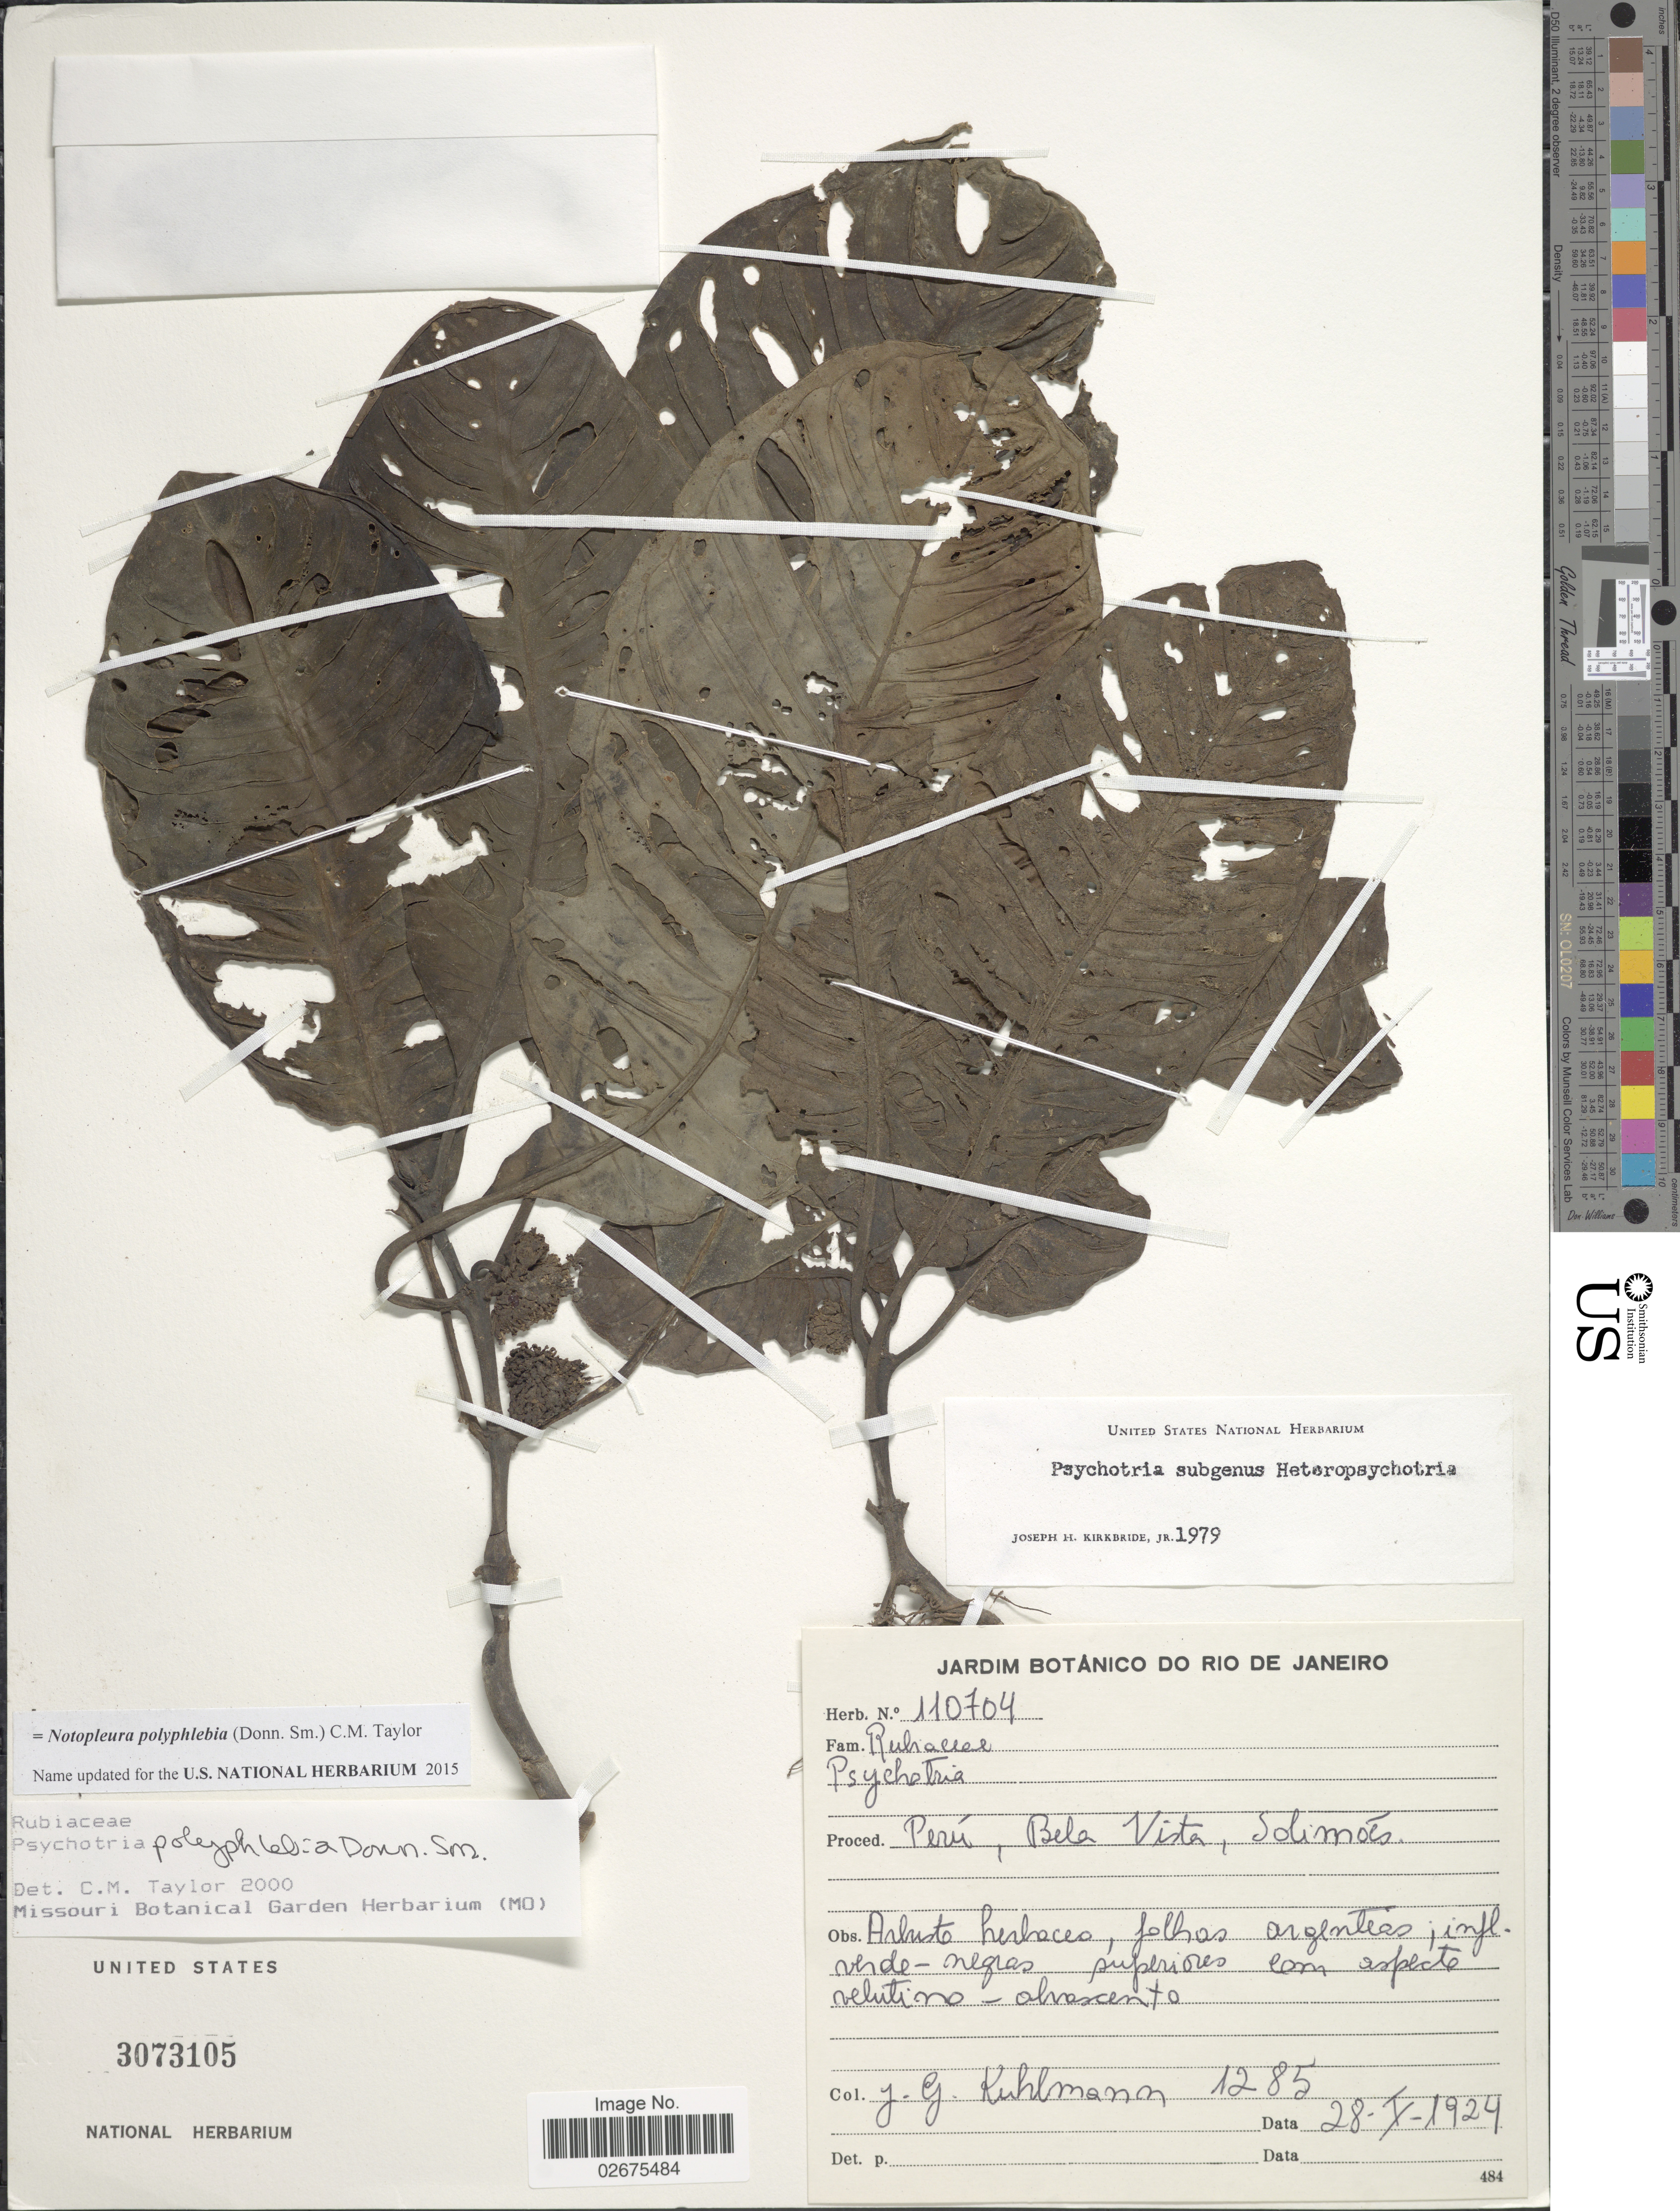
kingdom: Plantae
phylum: Tracheophyta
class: Magnoliopsida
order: Gentianales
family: Rubiaceae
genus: Notopleura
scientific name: Notopleura polyphlebia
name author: (Donn. Sm.) C.M. Taylor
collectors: J. G. Kuhlmann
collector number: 1285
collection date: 1924-01-28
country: Peru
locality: Bela Vista, Solimoes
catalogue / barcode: US 3073105